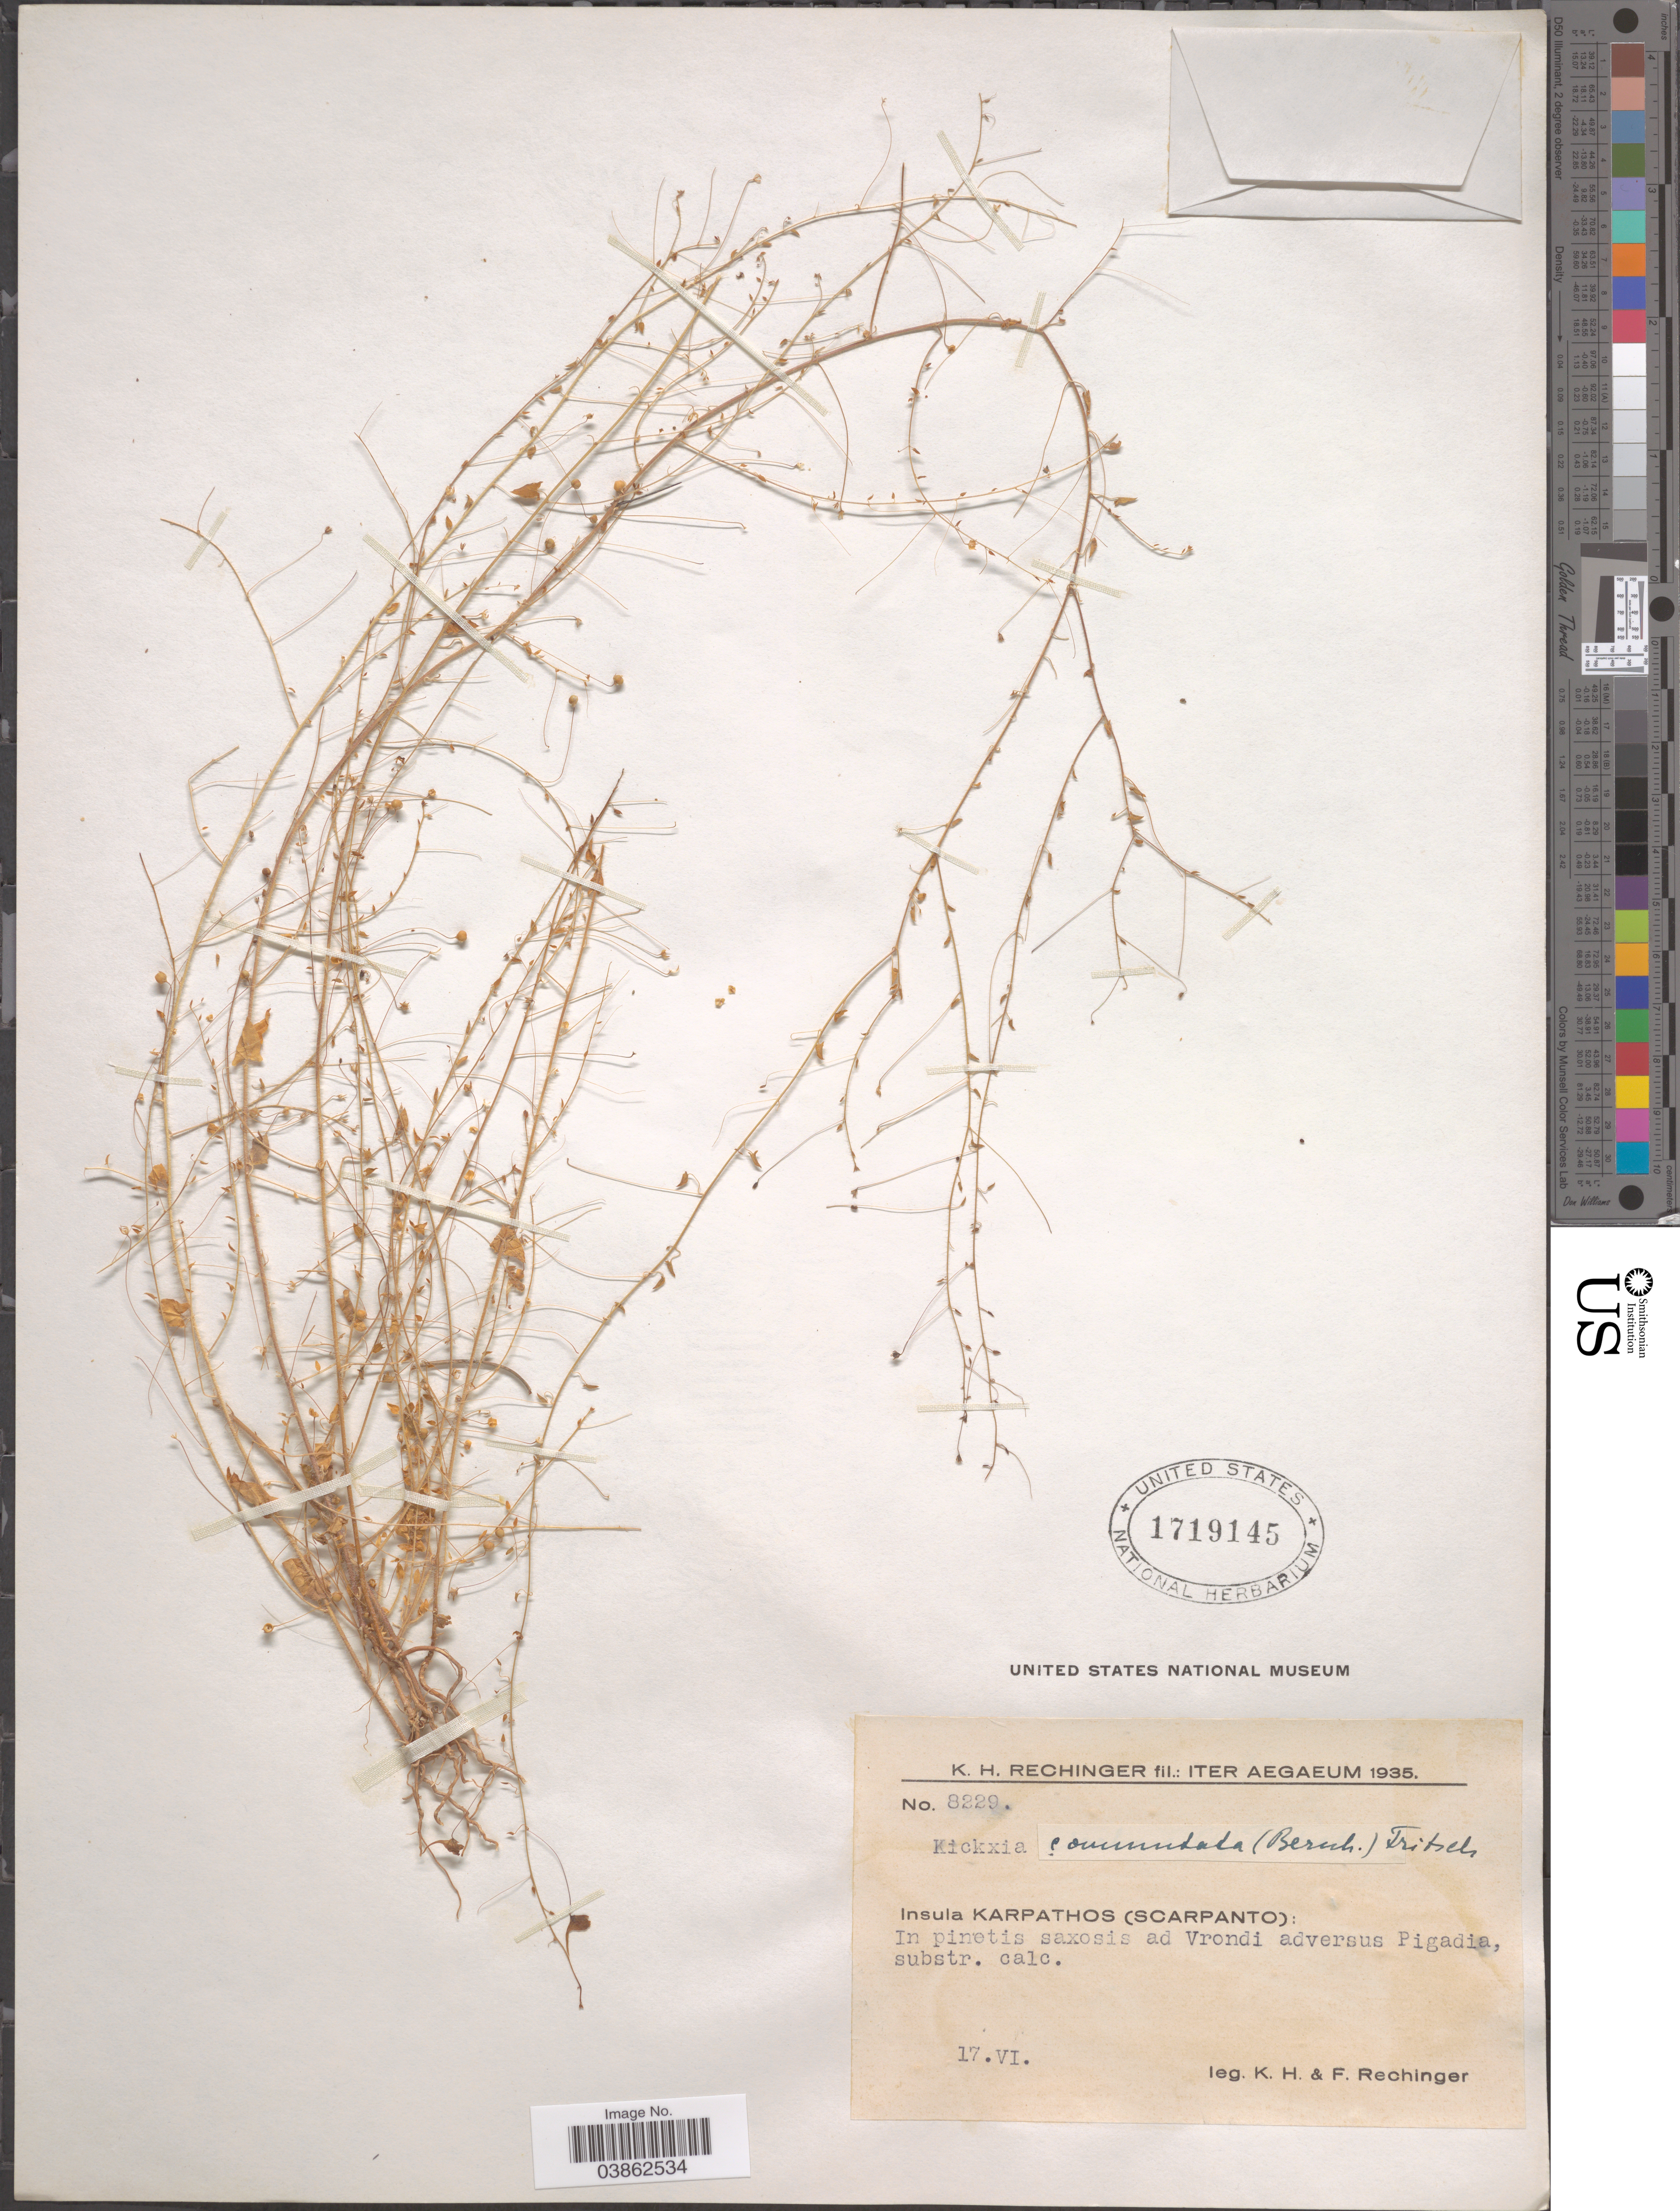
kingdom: Plantae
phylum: Tracheophyta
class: Magnoliopsida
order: Lamiales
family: Plantaginaceae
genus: Elatinoides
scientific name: Elatinoides commutata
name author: (Bernh. ex Rchb. f.) Wettst.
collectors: K. H. Rechinger & F. Rechinger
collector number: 8229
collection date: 1935-06-17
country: Greece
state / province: South Aegean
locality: Iter Aegaeum. Insula Karpathos (Scarpanto): in pinetis saxosis ad Vrondi adversus Pigadia, substr. calc.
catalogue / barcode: US 1719145